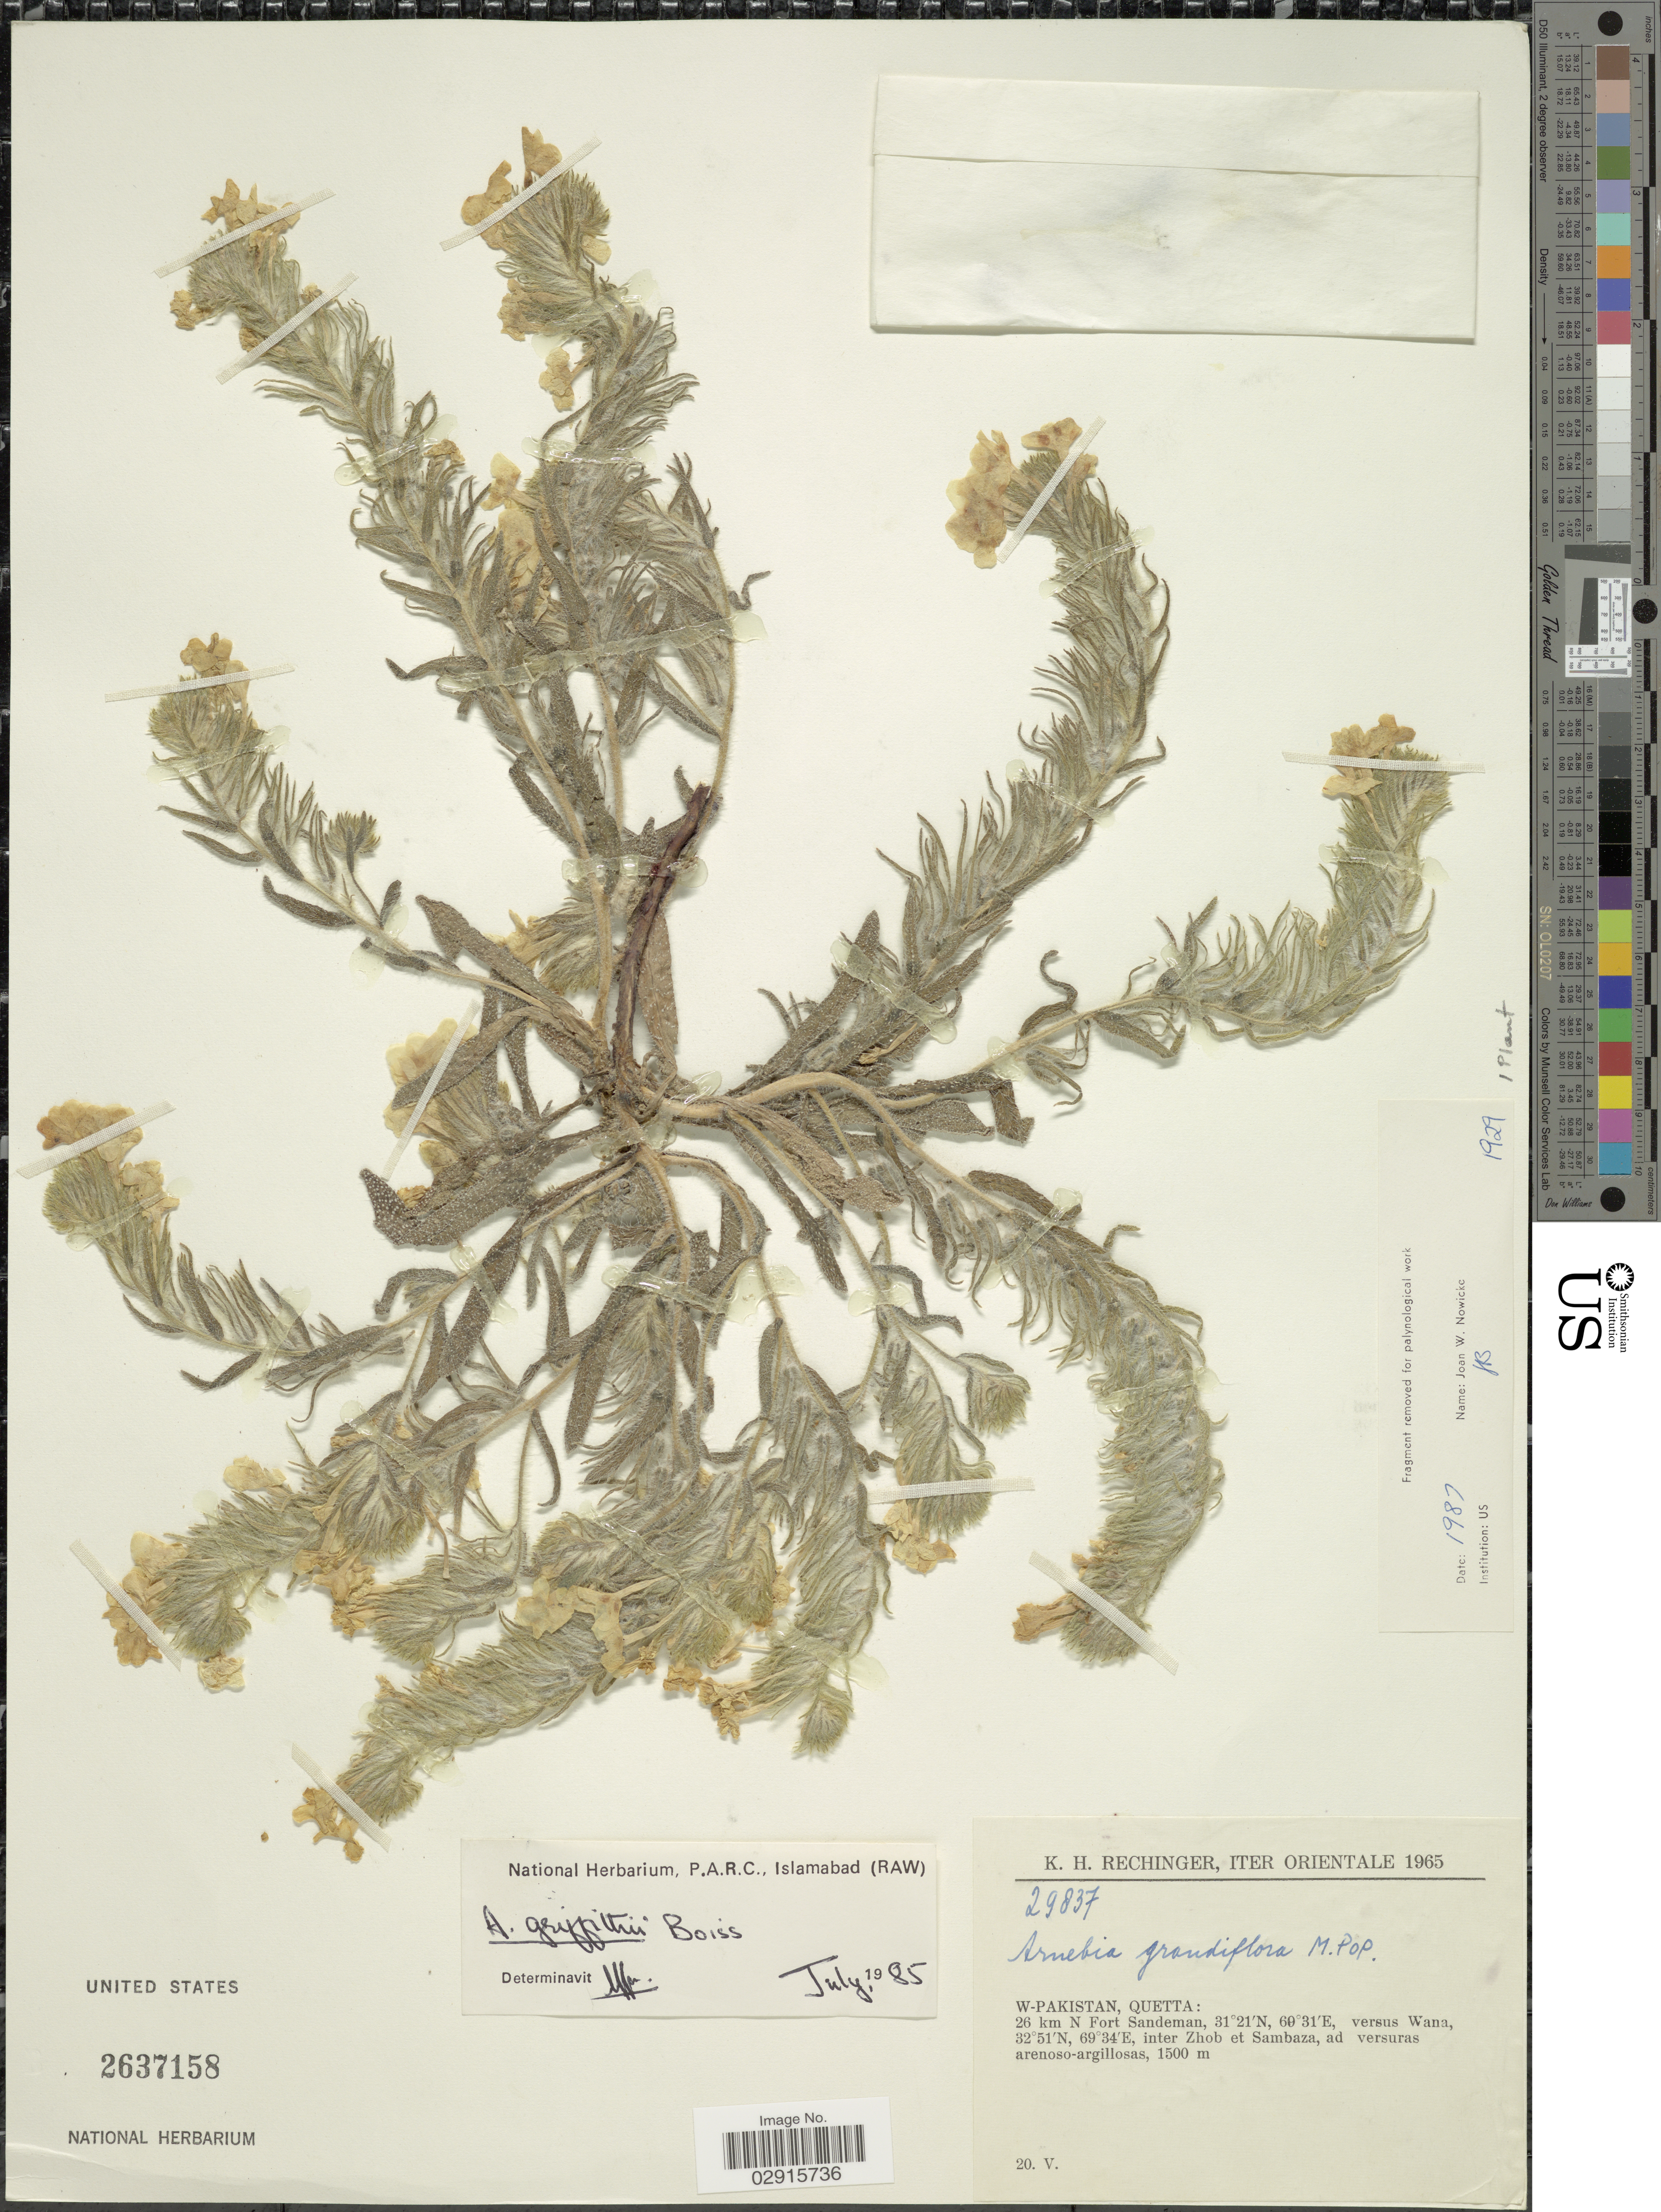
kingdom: Plantae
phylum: Tracheophyta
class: Magnoliopsida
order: Boraginales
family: Boraginaceae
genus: Arnebia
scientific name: Arnebia griffithii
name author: Boiss.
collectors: K. H. Rechinger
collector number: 29837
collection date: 1965-05-20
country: Pakistan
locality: Iter Orientale. W-Pakistan, Quetta: 26 km N Fort Sandeman, versus Wana, inter Zhob et Sambaza, ad versuras arenoso-argillosas.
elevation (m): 1500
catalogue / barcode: US 2637158